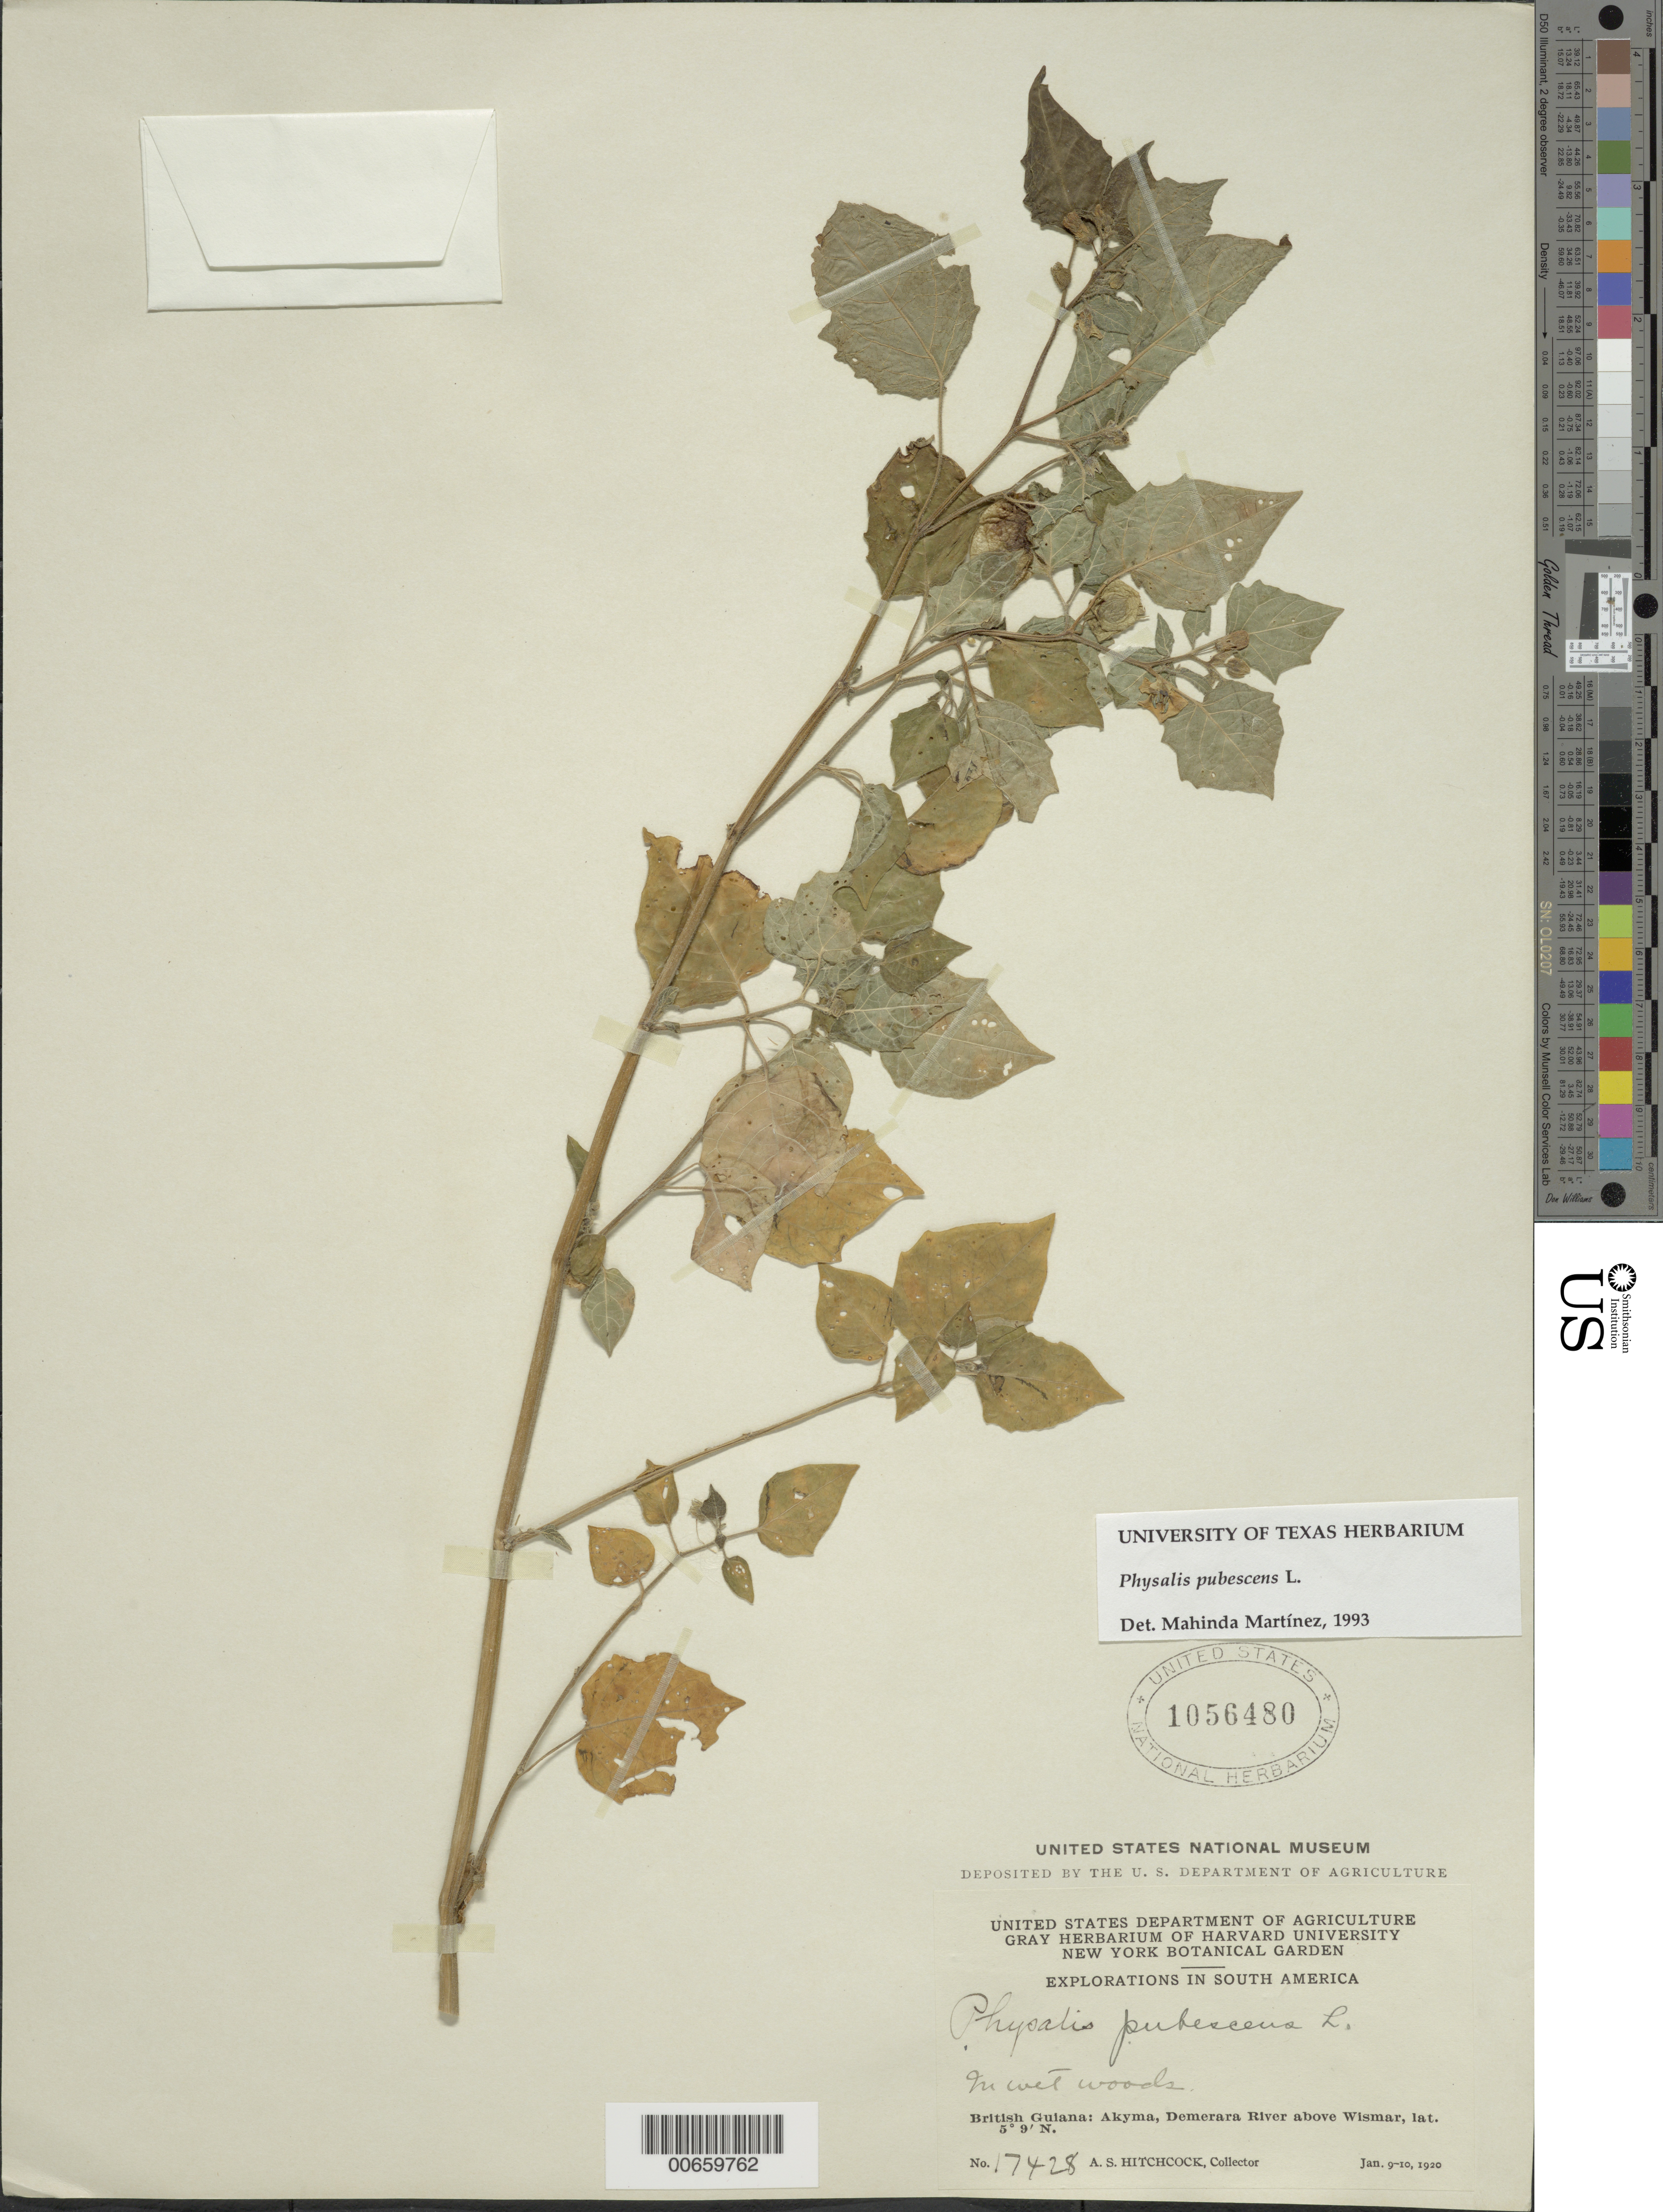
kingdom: Plantae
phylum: Tracheophyta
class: Magnoliopsida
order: Solanales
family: Solanaceae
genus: Physalis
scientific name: Physalis pubescens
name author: L.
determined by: Martinez, M.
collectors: A. S. Hitchcock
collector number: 17428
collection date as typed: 9-Jan-20 to 10-Jan-20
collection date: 1920-01-09/1920-01-10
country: Guyana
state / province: U. Demerara-Berbice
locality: Akyma, Demerara River above Wismar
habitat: Wet woods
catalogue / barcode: US 1056480